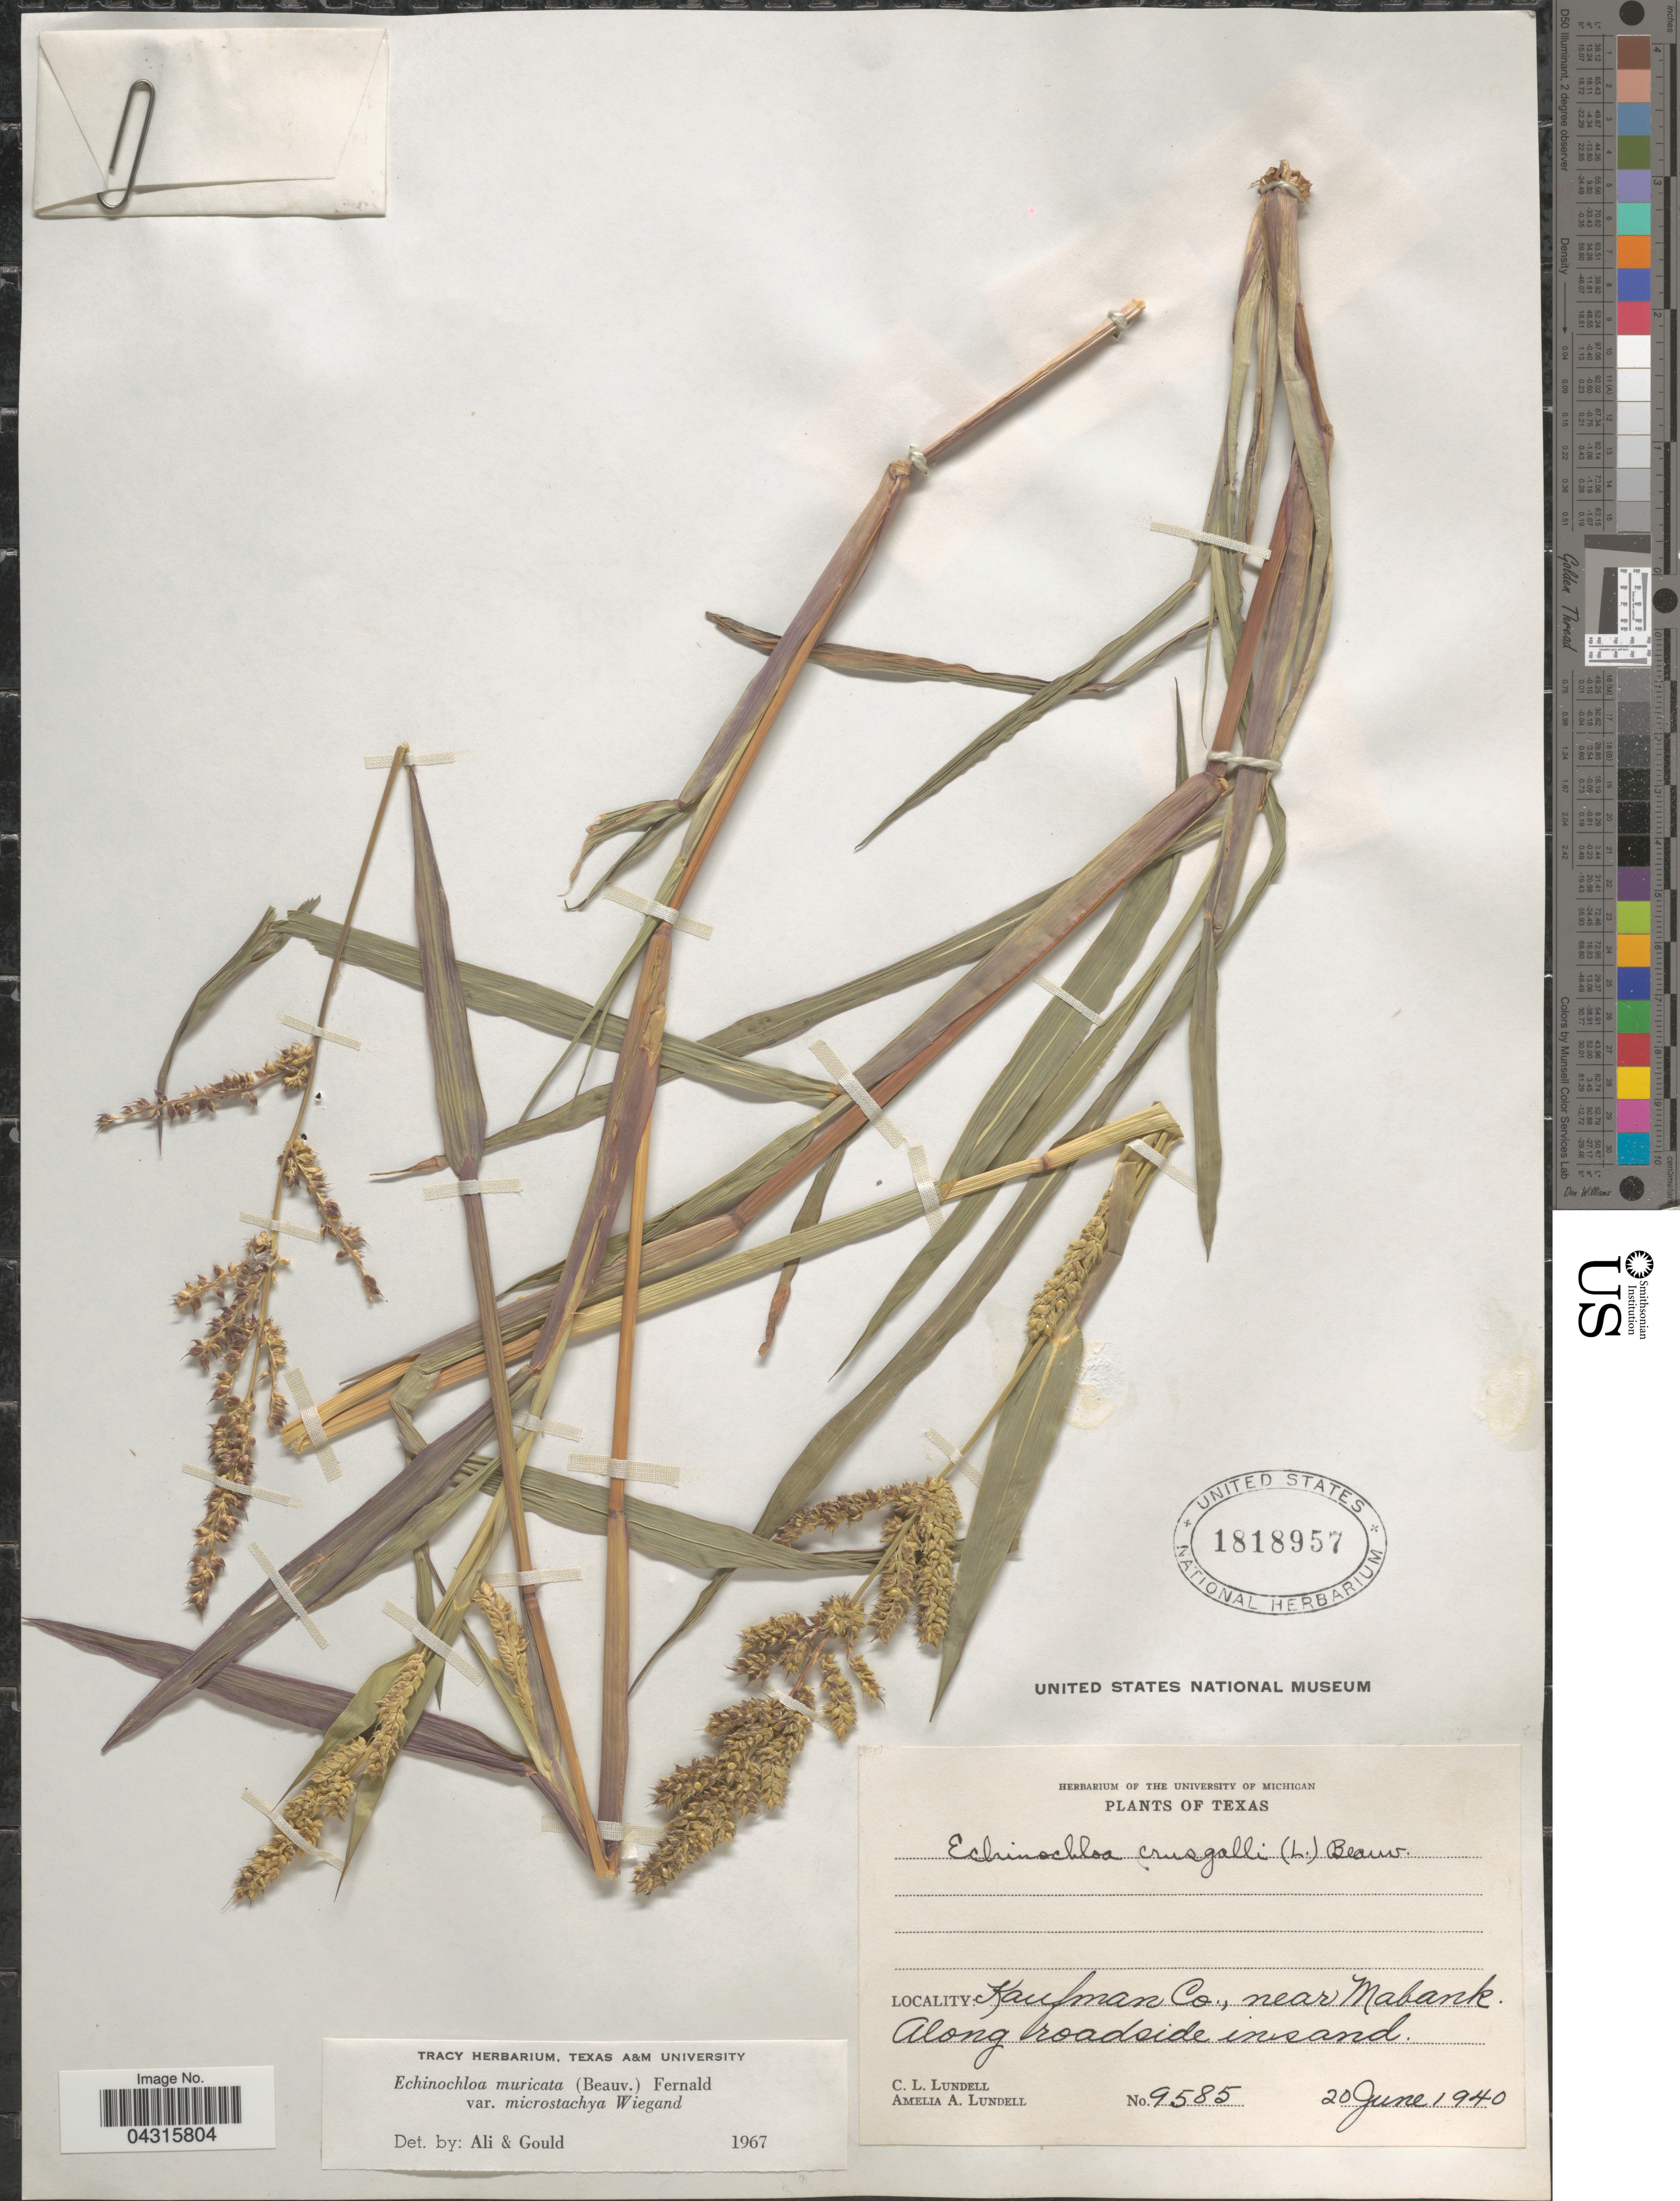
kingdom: Plantae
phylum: Tracheophyta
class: Liliopsida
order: Poales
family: Poaceae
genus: Echinochloa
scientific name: Echinochloa muricata var. microstachya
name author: Wiegand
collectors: C. L. Lundell & A. A. Lundell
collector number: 9585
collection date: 1940-06-20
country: United States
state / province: Texas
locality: Kaufman Co., near Mabank. Along roadside in sand.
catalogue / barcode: US 1818957